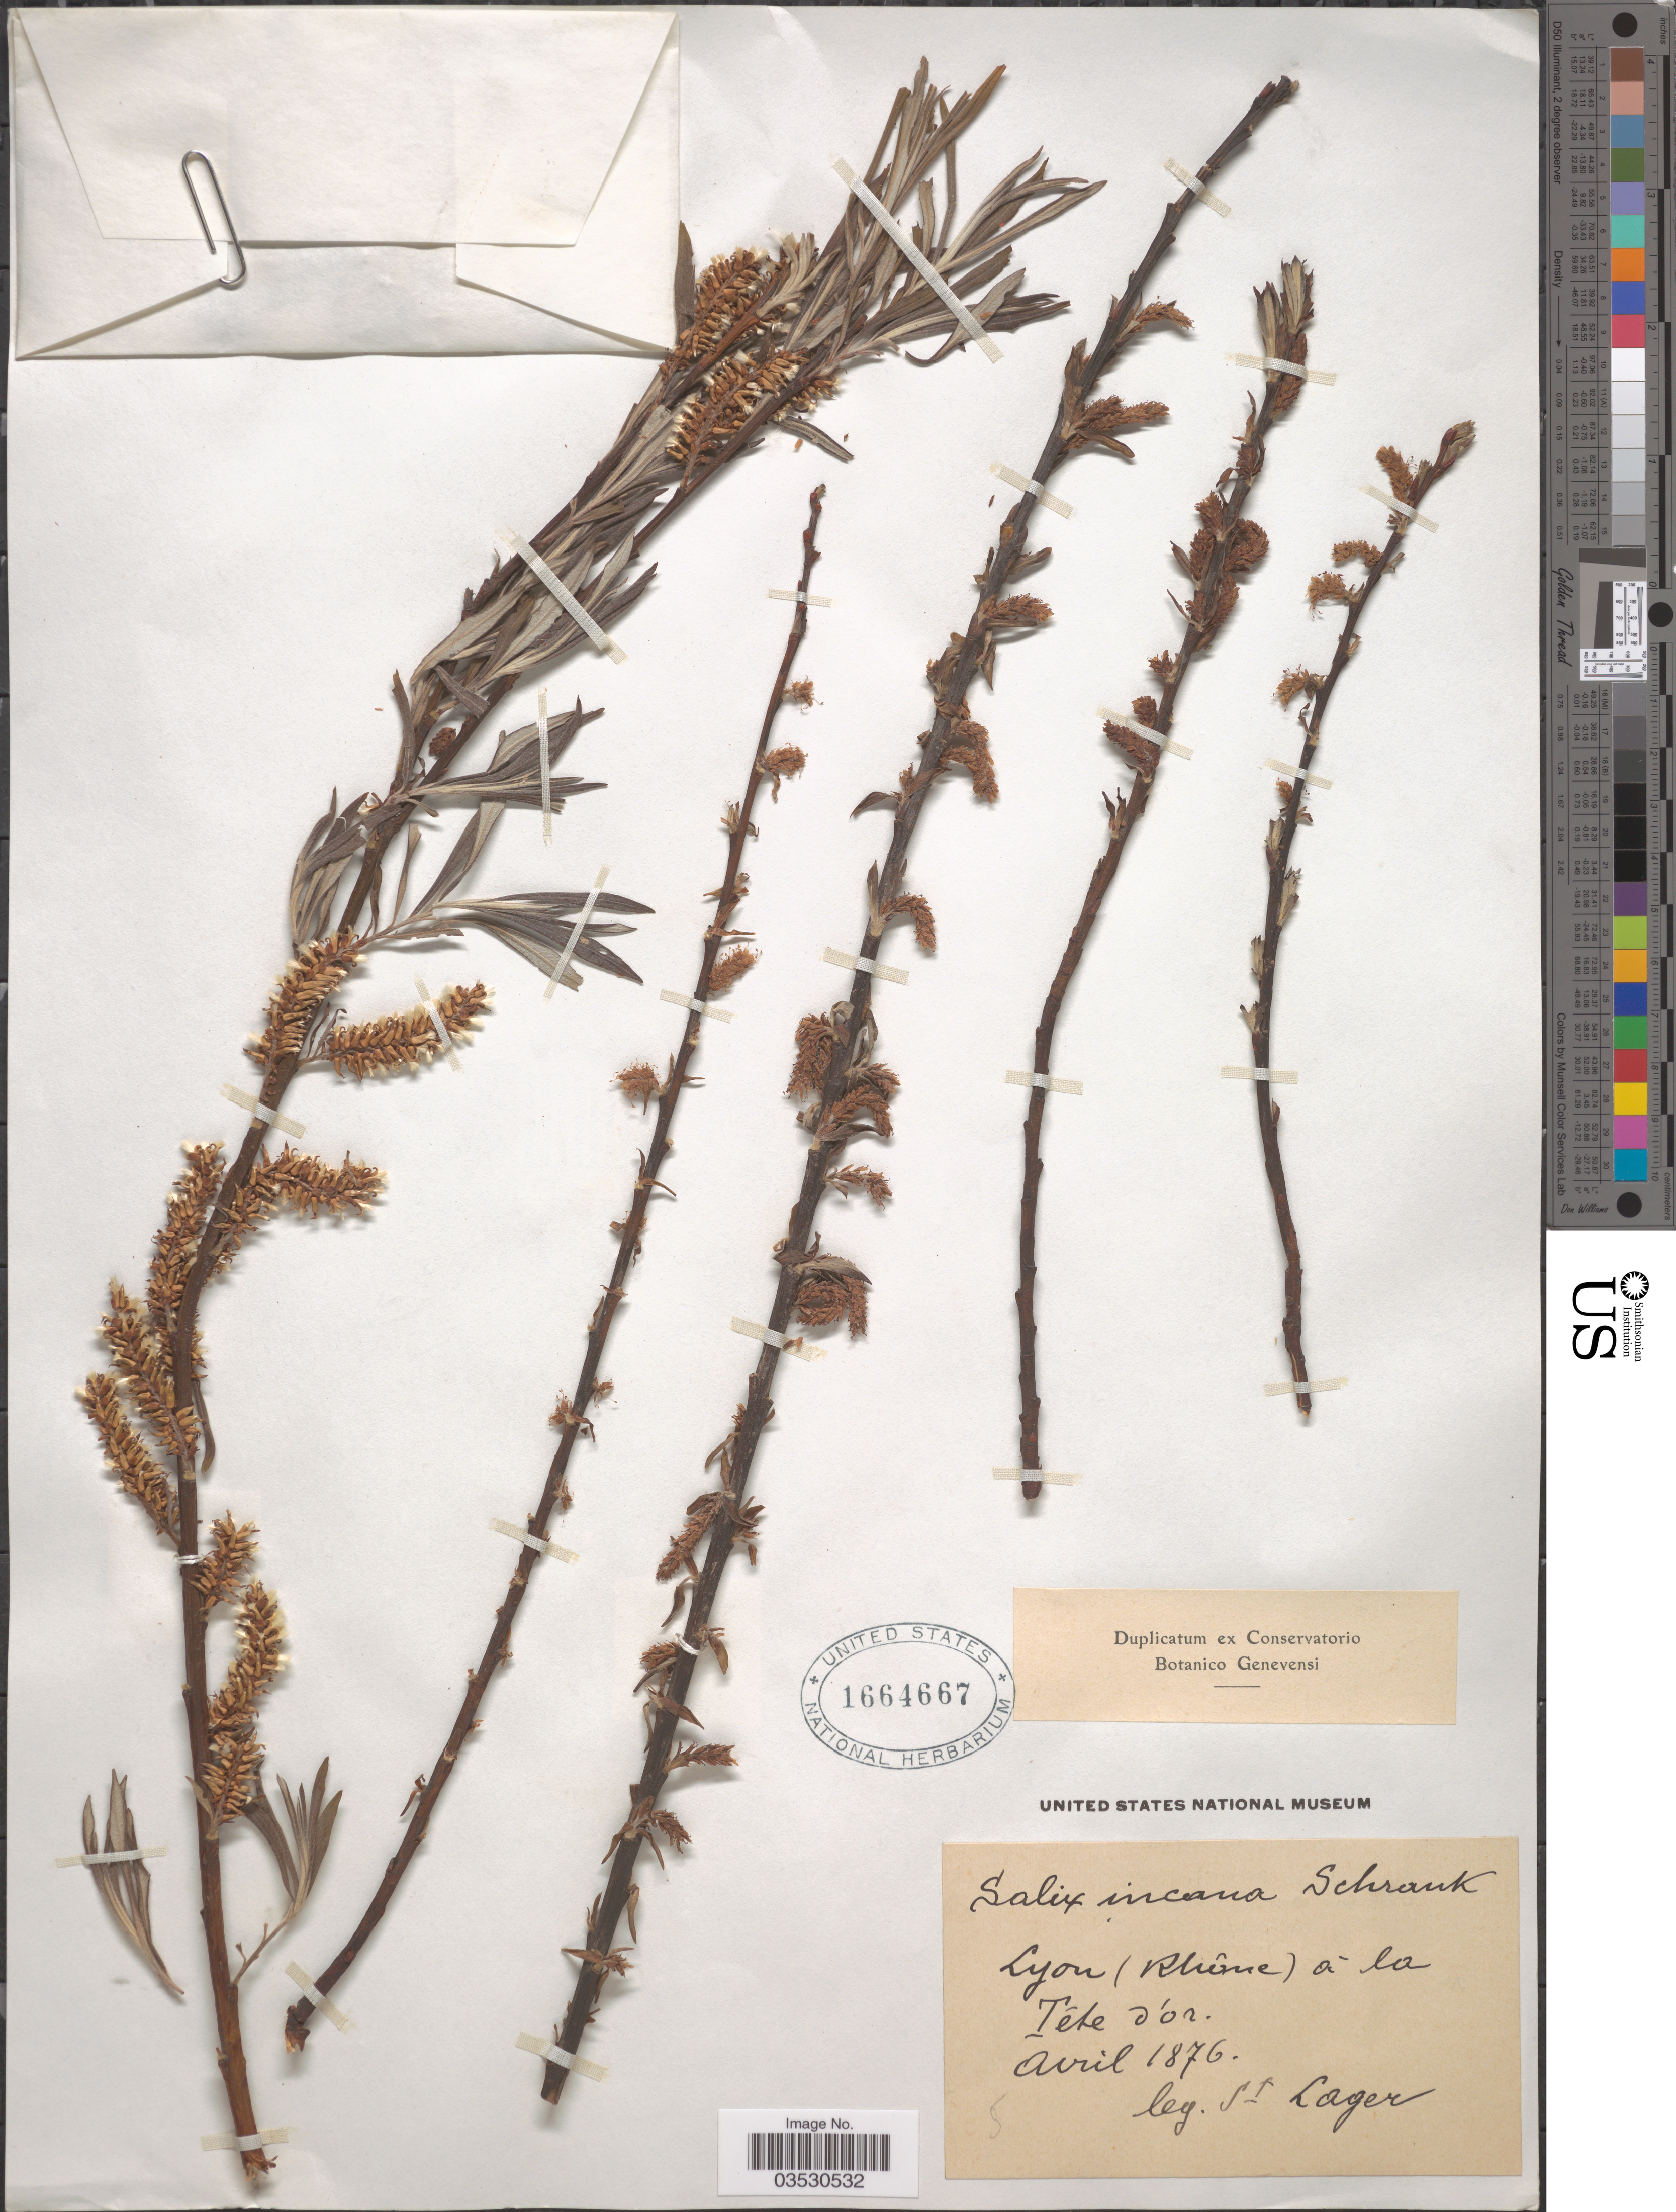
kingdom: Plantae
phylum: Tracheophyta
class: Magnoliopsida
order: Malpighiales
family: Salicaceae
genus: Salix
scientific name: Salix incana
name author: Michx.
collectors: -. St. Lager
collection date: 1876-04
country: France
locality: Lyon (Rhône) á la Téte d'or.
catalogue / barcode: US 1664667